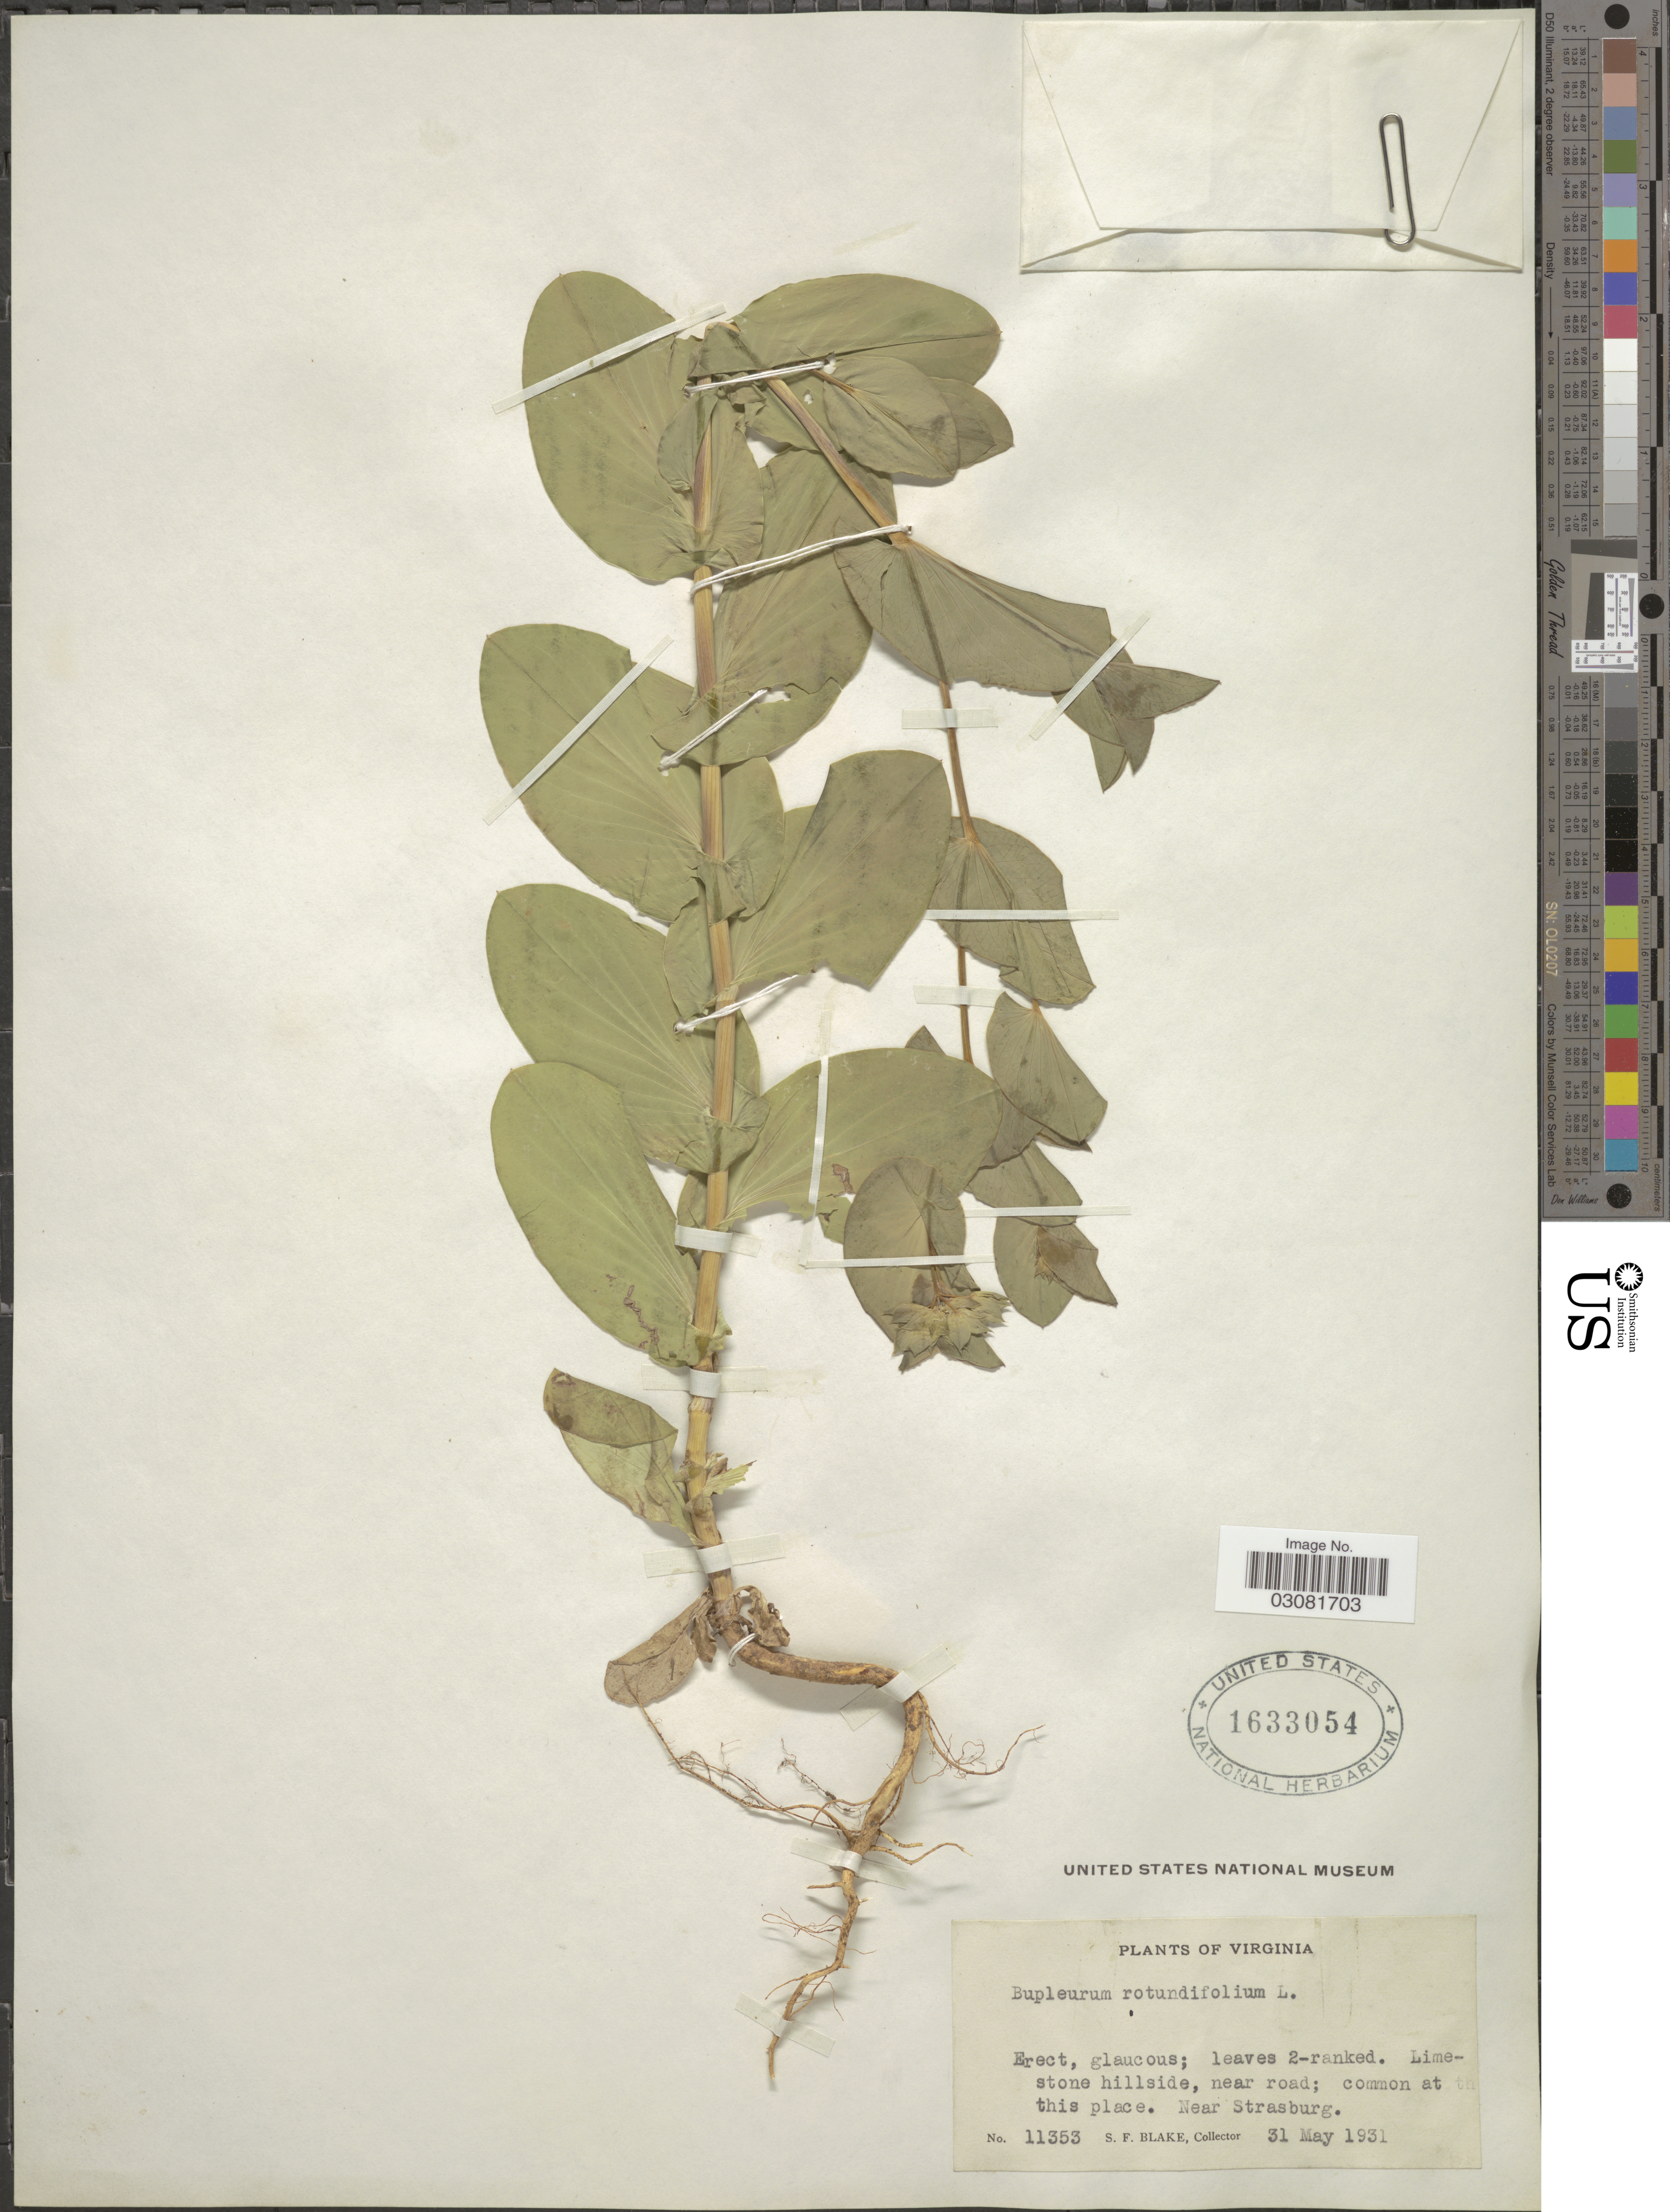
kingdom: Plantae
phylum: Tracheophyta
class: Magnoliopsida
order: Apiales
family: Apiaceae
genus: Bupleurum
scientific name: Bupleurum rotundifolium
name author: L.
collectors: S. Blake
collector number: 11353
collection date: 1931-05-31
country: United States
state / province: Virginia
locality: Near Strasburg.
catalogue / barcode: US 1633054